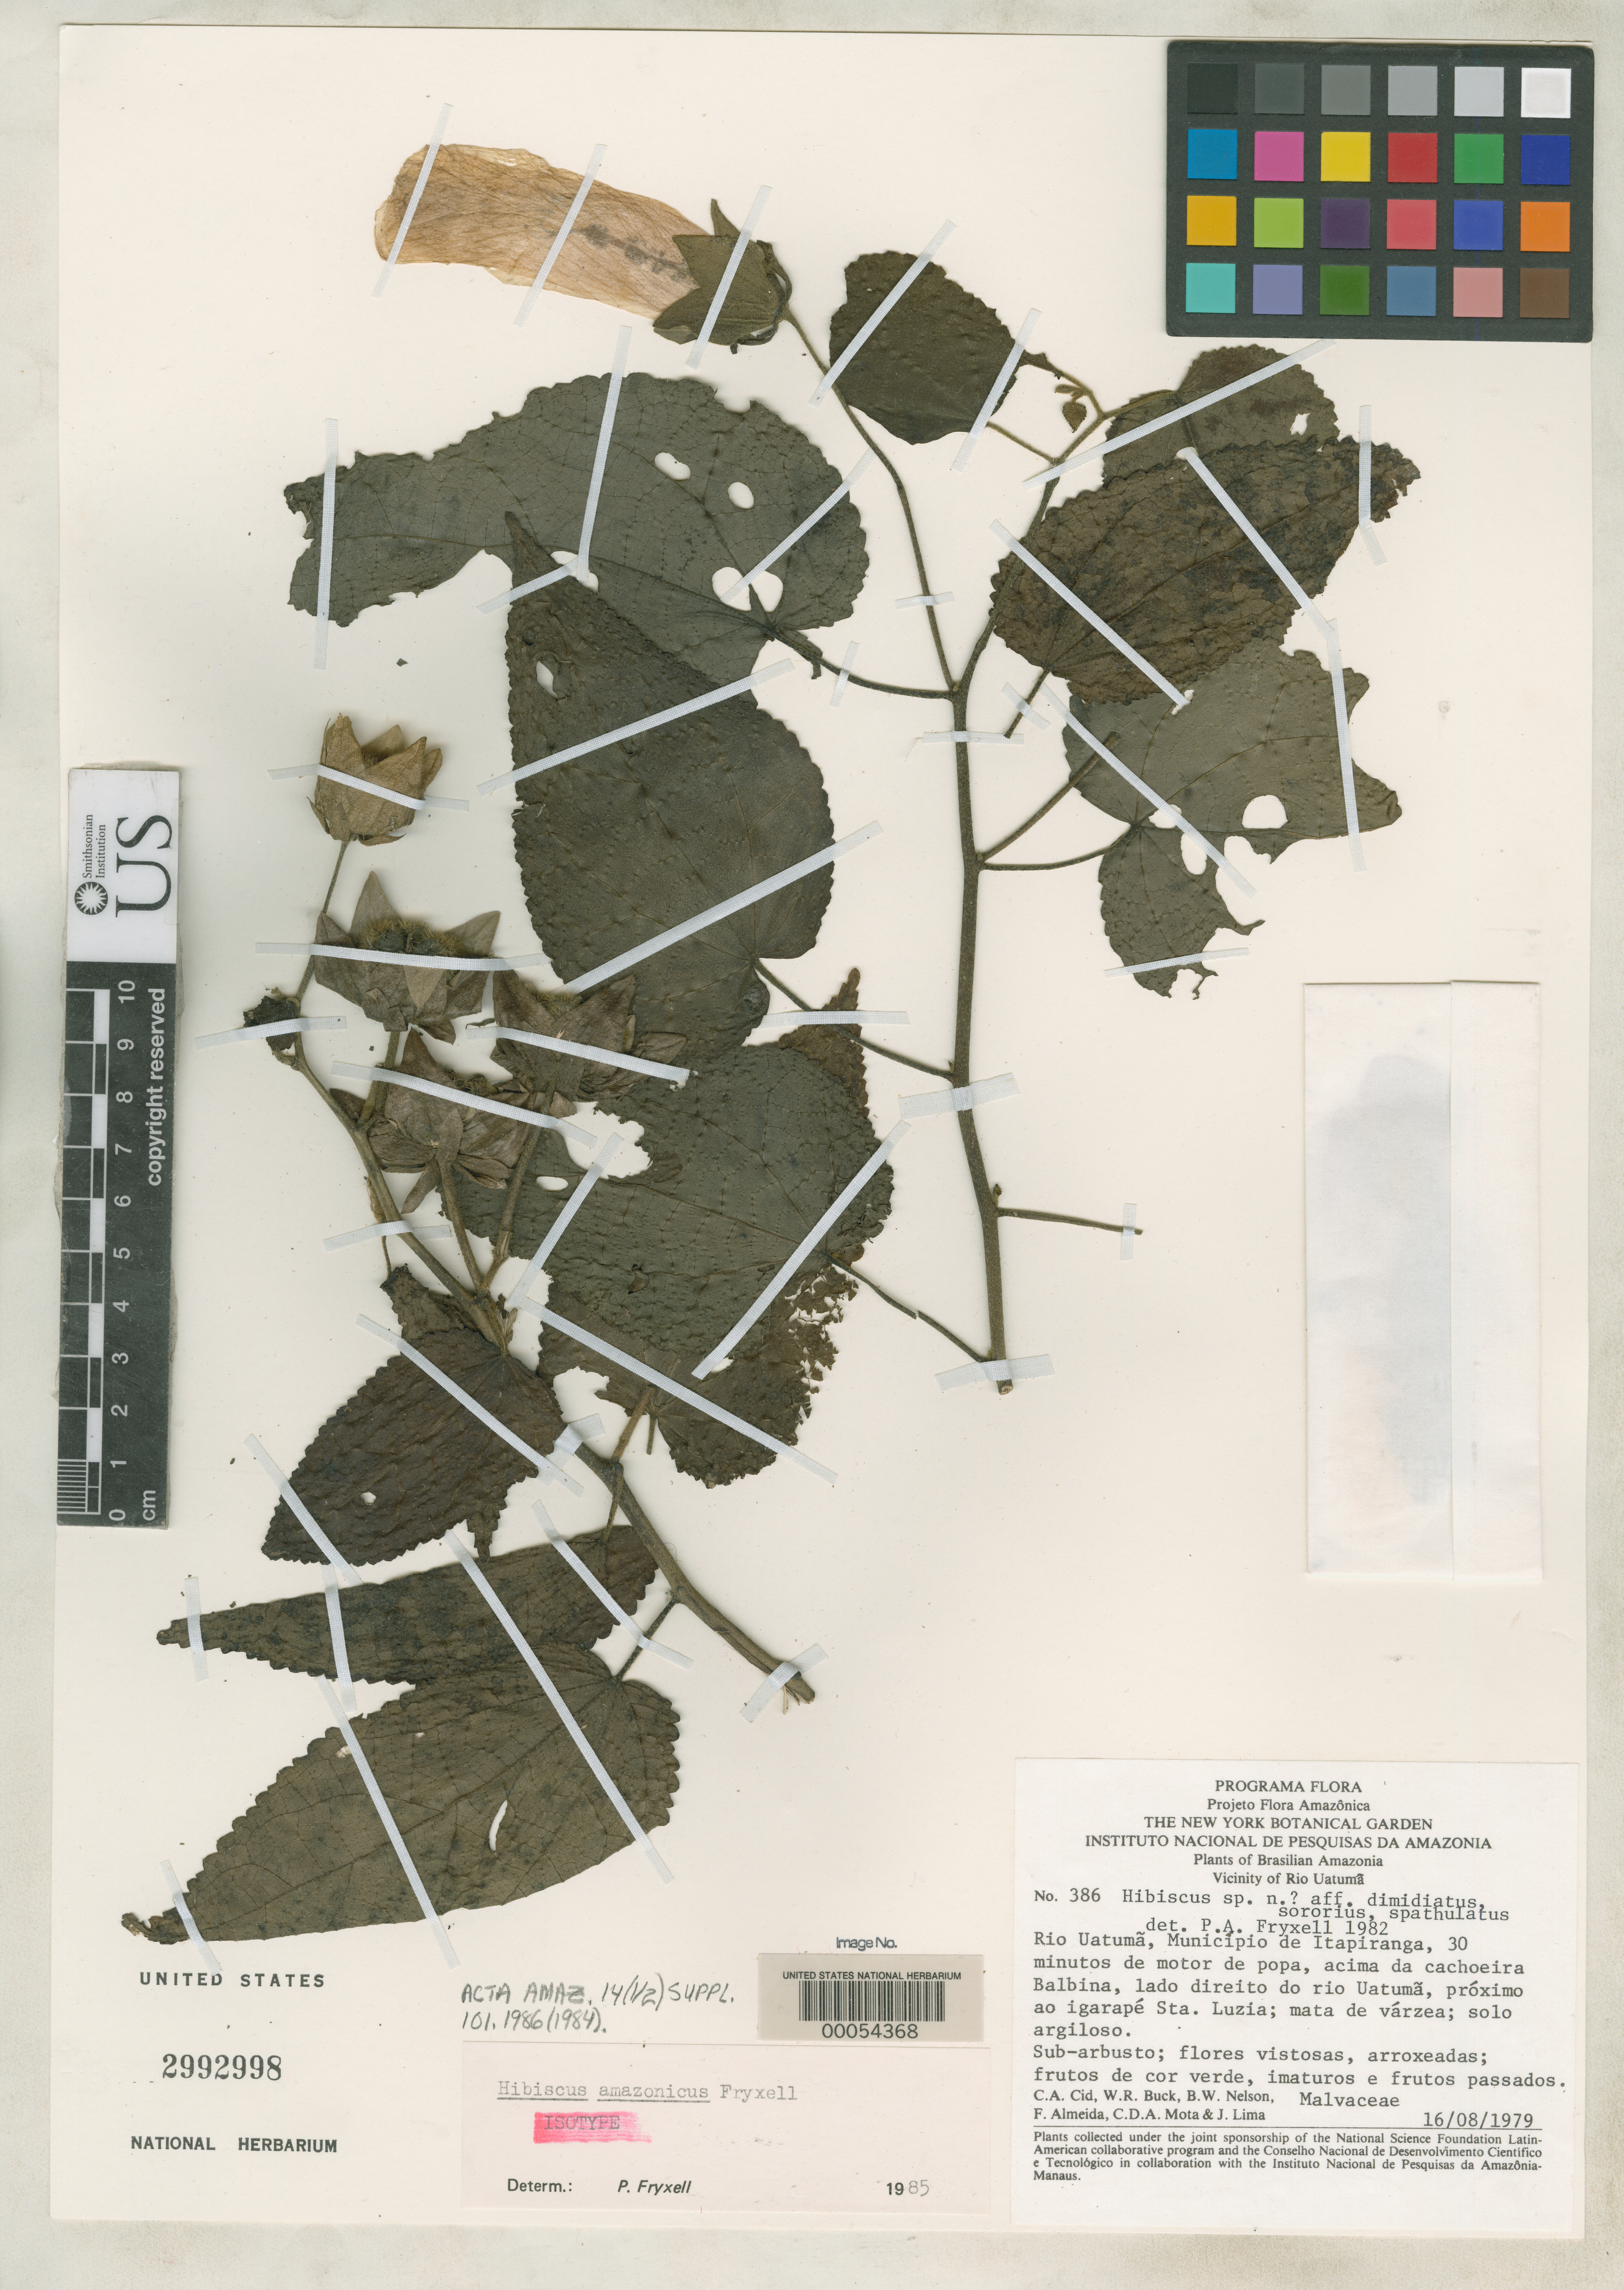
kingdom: Plantae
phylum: Tracheophyta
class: Magnoliopsida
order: Malvales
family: Malvaceae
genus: Hibiscus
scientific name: Hibiscus amazonicus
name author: Fryxell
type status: Isotype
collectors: C. A. Cid Ferreira, W. R. Buck, B. W. Nelson, F. Almeda, C. D. A. Mota & J. Lima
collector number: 386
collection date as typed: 16 Aug 1979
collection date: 1979-08-16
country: Brazil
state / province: Amazonas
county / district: Itapiranga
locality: Rio Uatuma, Acima da Cachoeira Balbina, lado Direito do Rio Uatuma, proximo ao Igarape Sta. Luzua.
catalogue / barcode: US 2992998